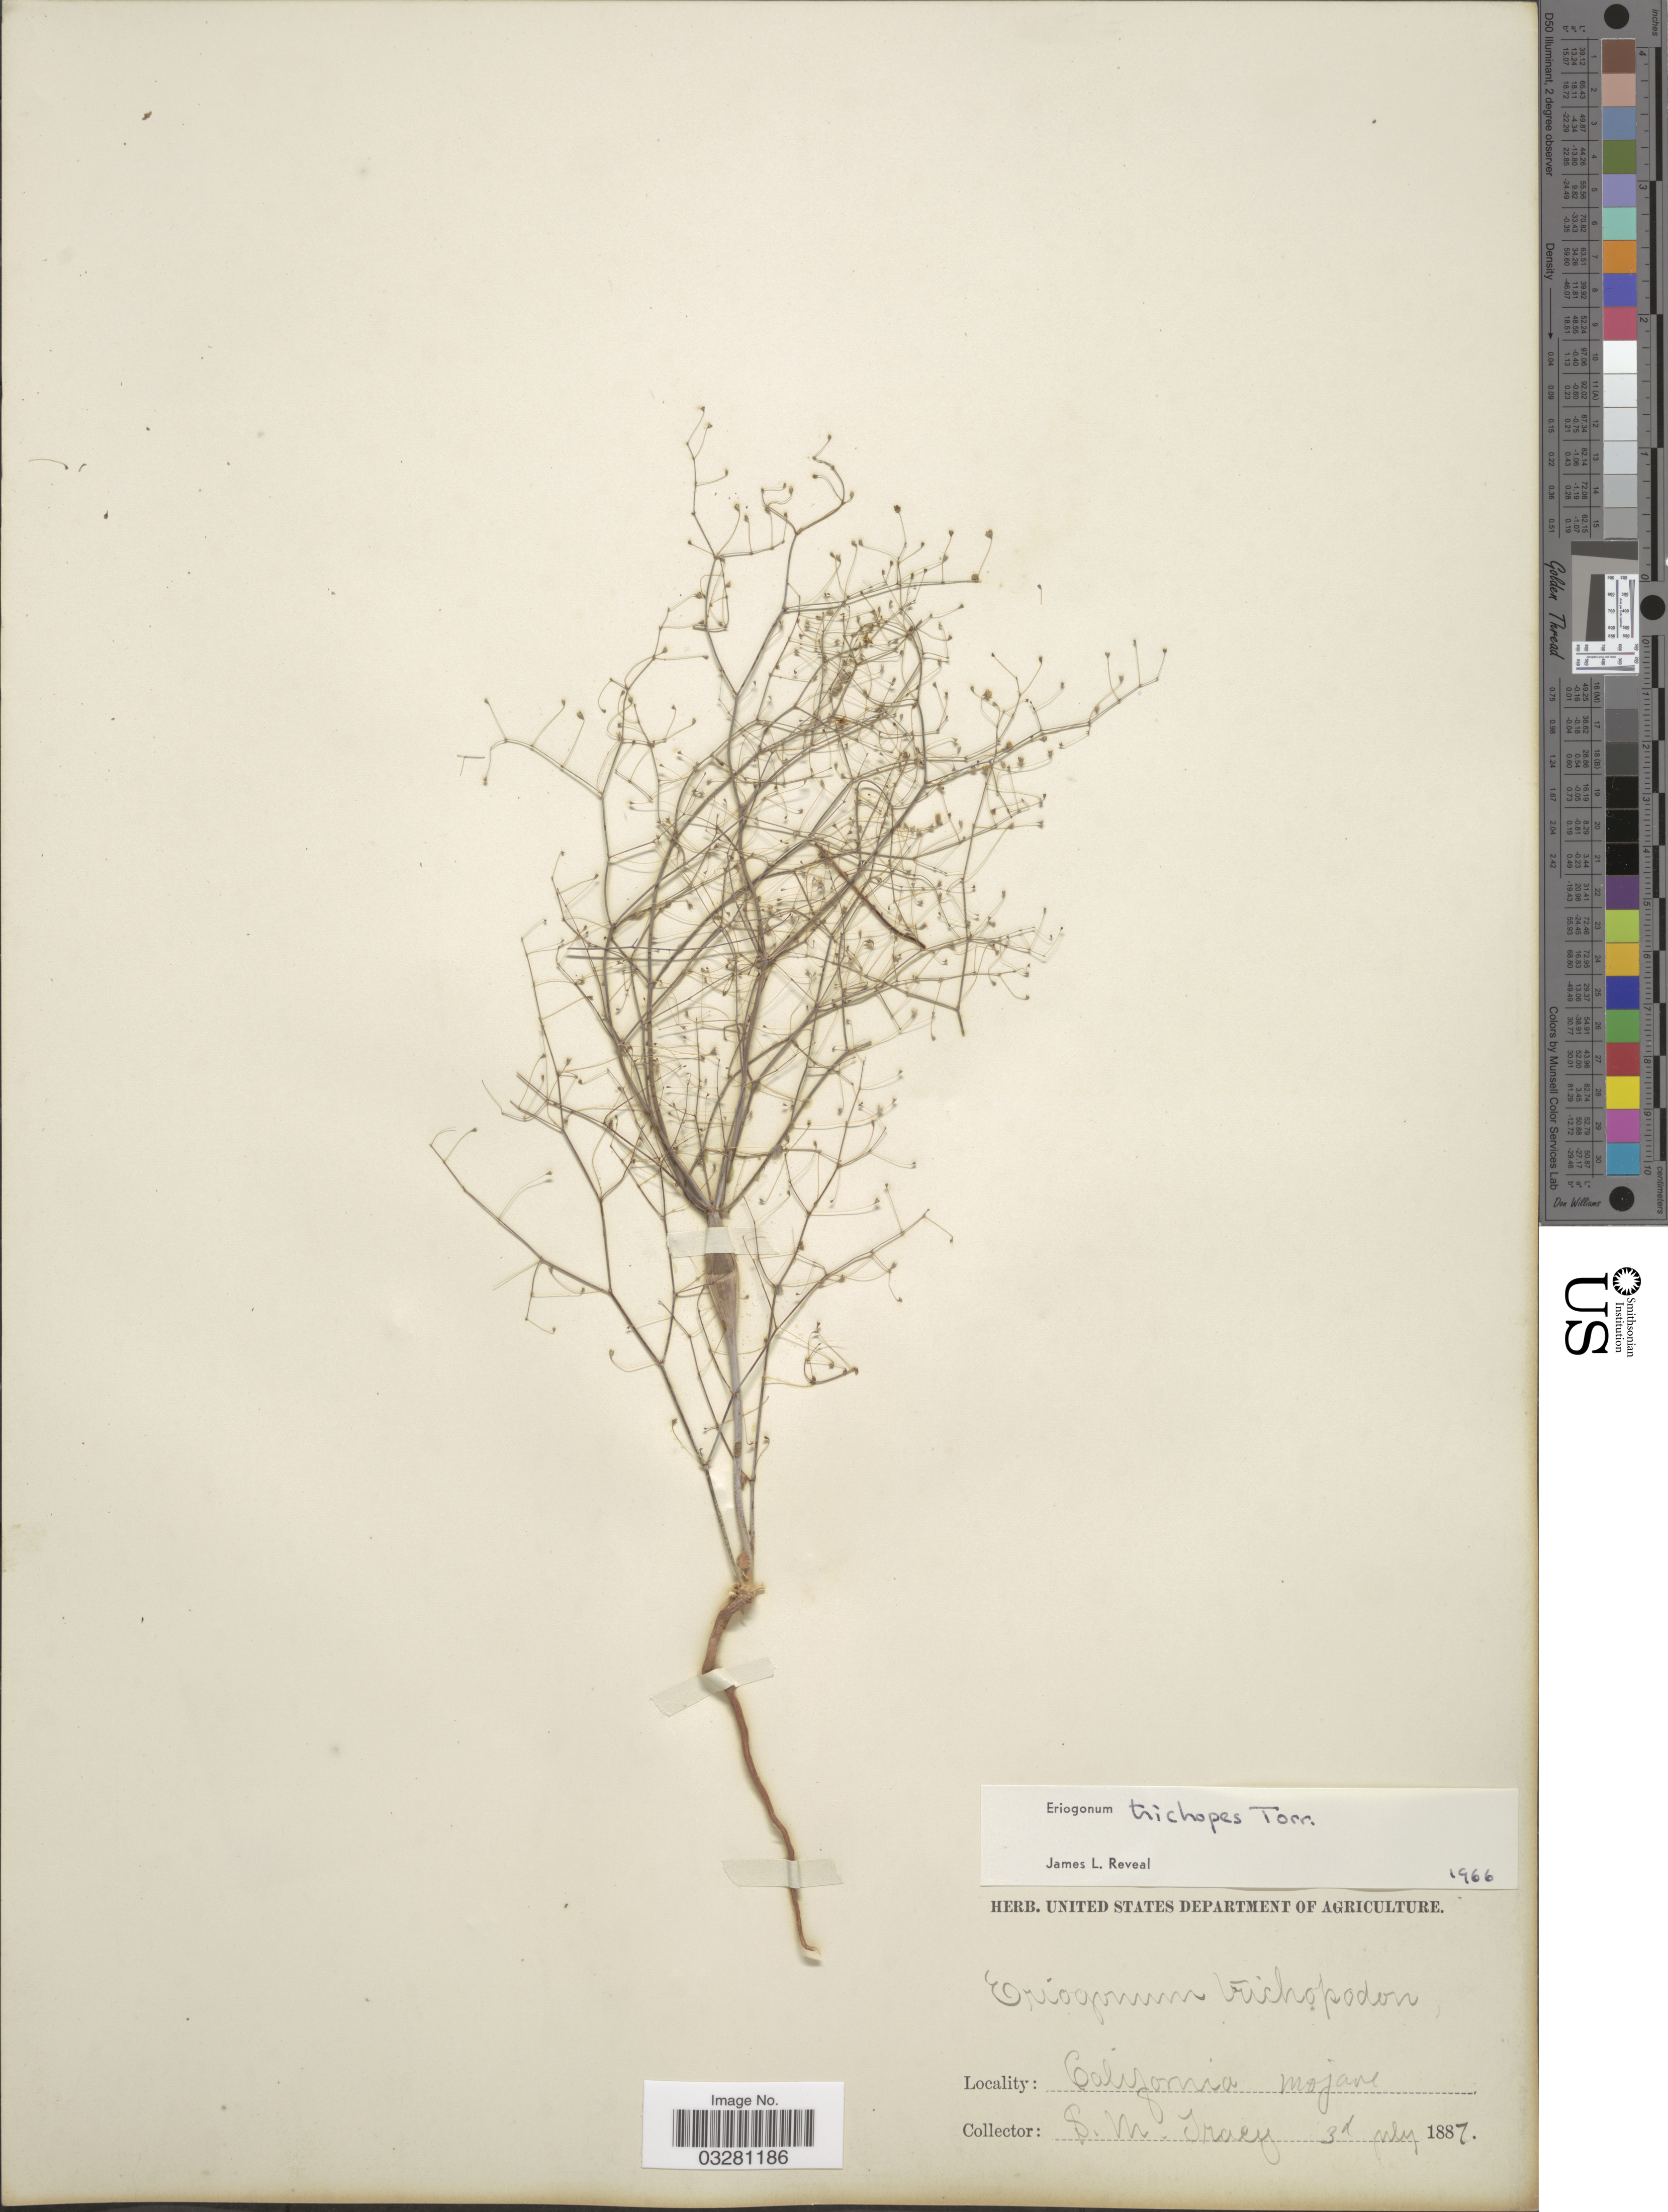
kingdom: Plantae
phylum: Tracheophyta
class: Magnoliopsida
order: Caryophyllales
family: Polygonaceae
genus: Eriogonum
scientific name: Eriogonum trichopes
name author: Torr.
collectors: S. M. Tracy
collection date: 1887-07-03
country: United States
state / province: California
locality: Mojave.